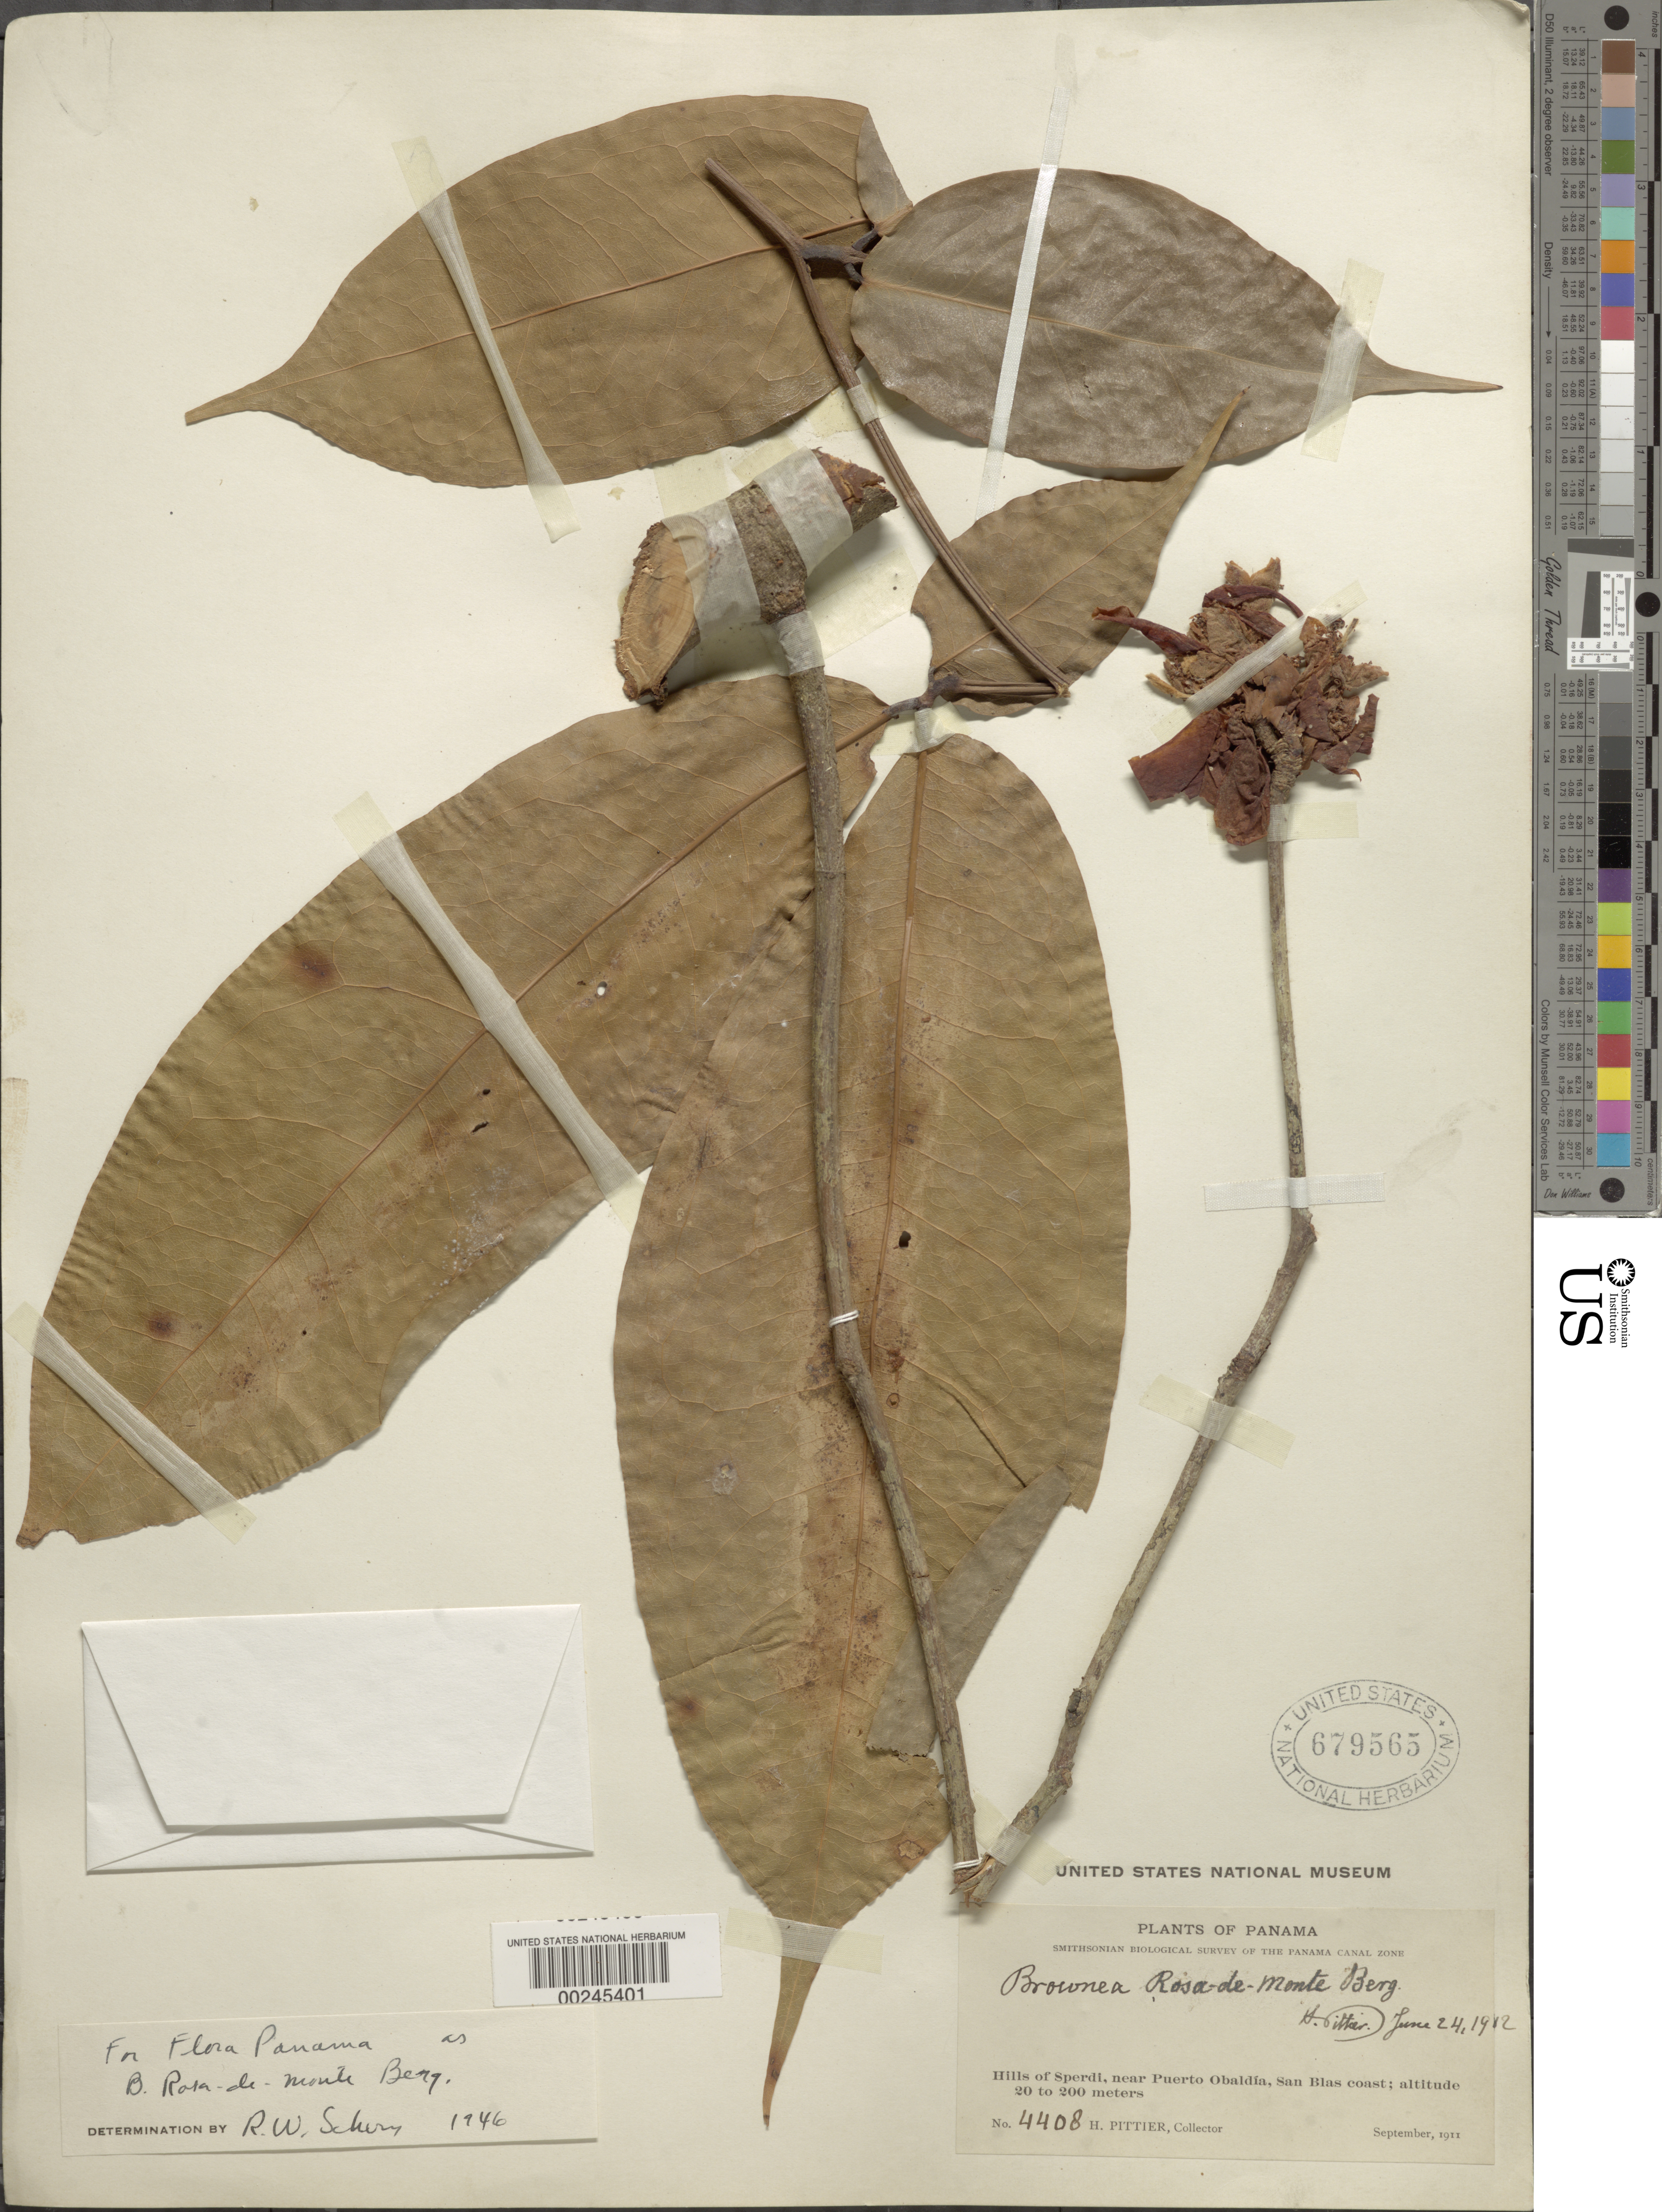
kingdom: Plantae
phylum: Tracheophyta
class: Magnoliopsida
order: Fabales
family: Fabaceae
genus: Brownea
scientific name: Brownea rosa-de-monte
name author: P.J. Bergius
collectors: H. F. Pittier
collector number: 4408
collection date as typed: Sep 1911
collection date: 1911-09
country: Panama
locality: Hills of Sperdi, near Puerto Obaldia, San Blas coast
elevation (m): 20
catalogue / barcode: US 679565